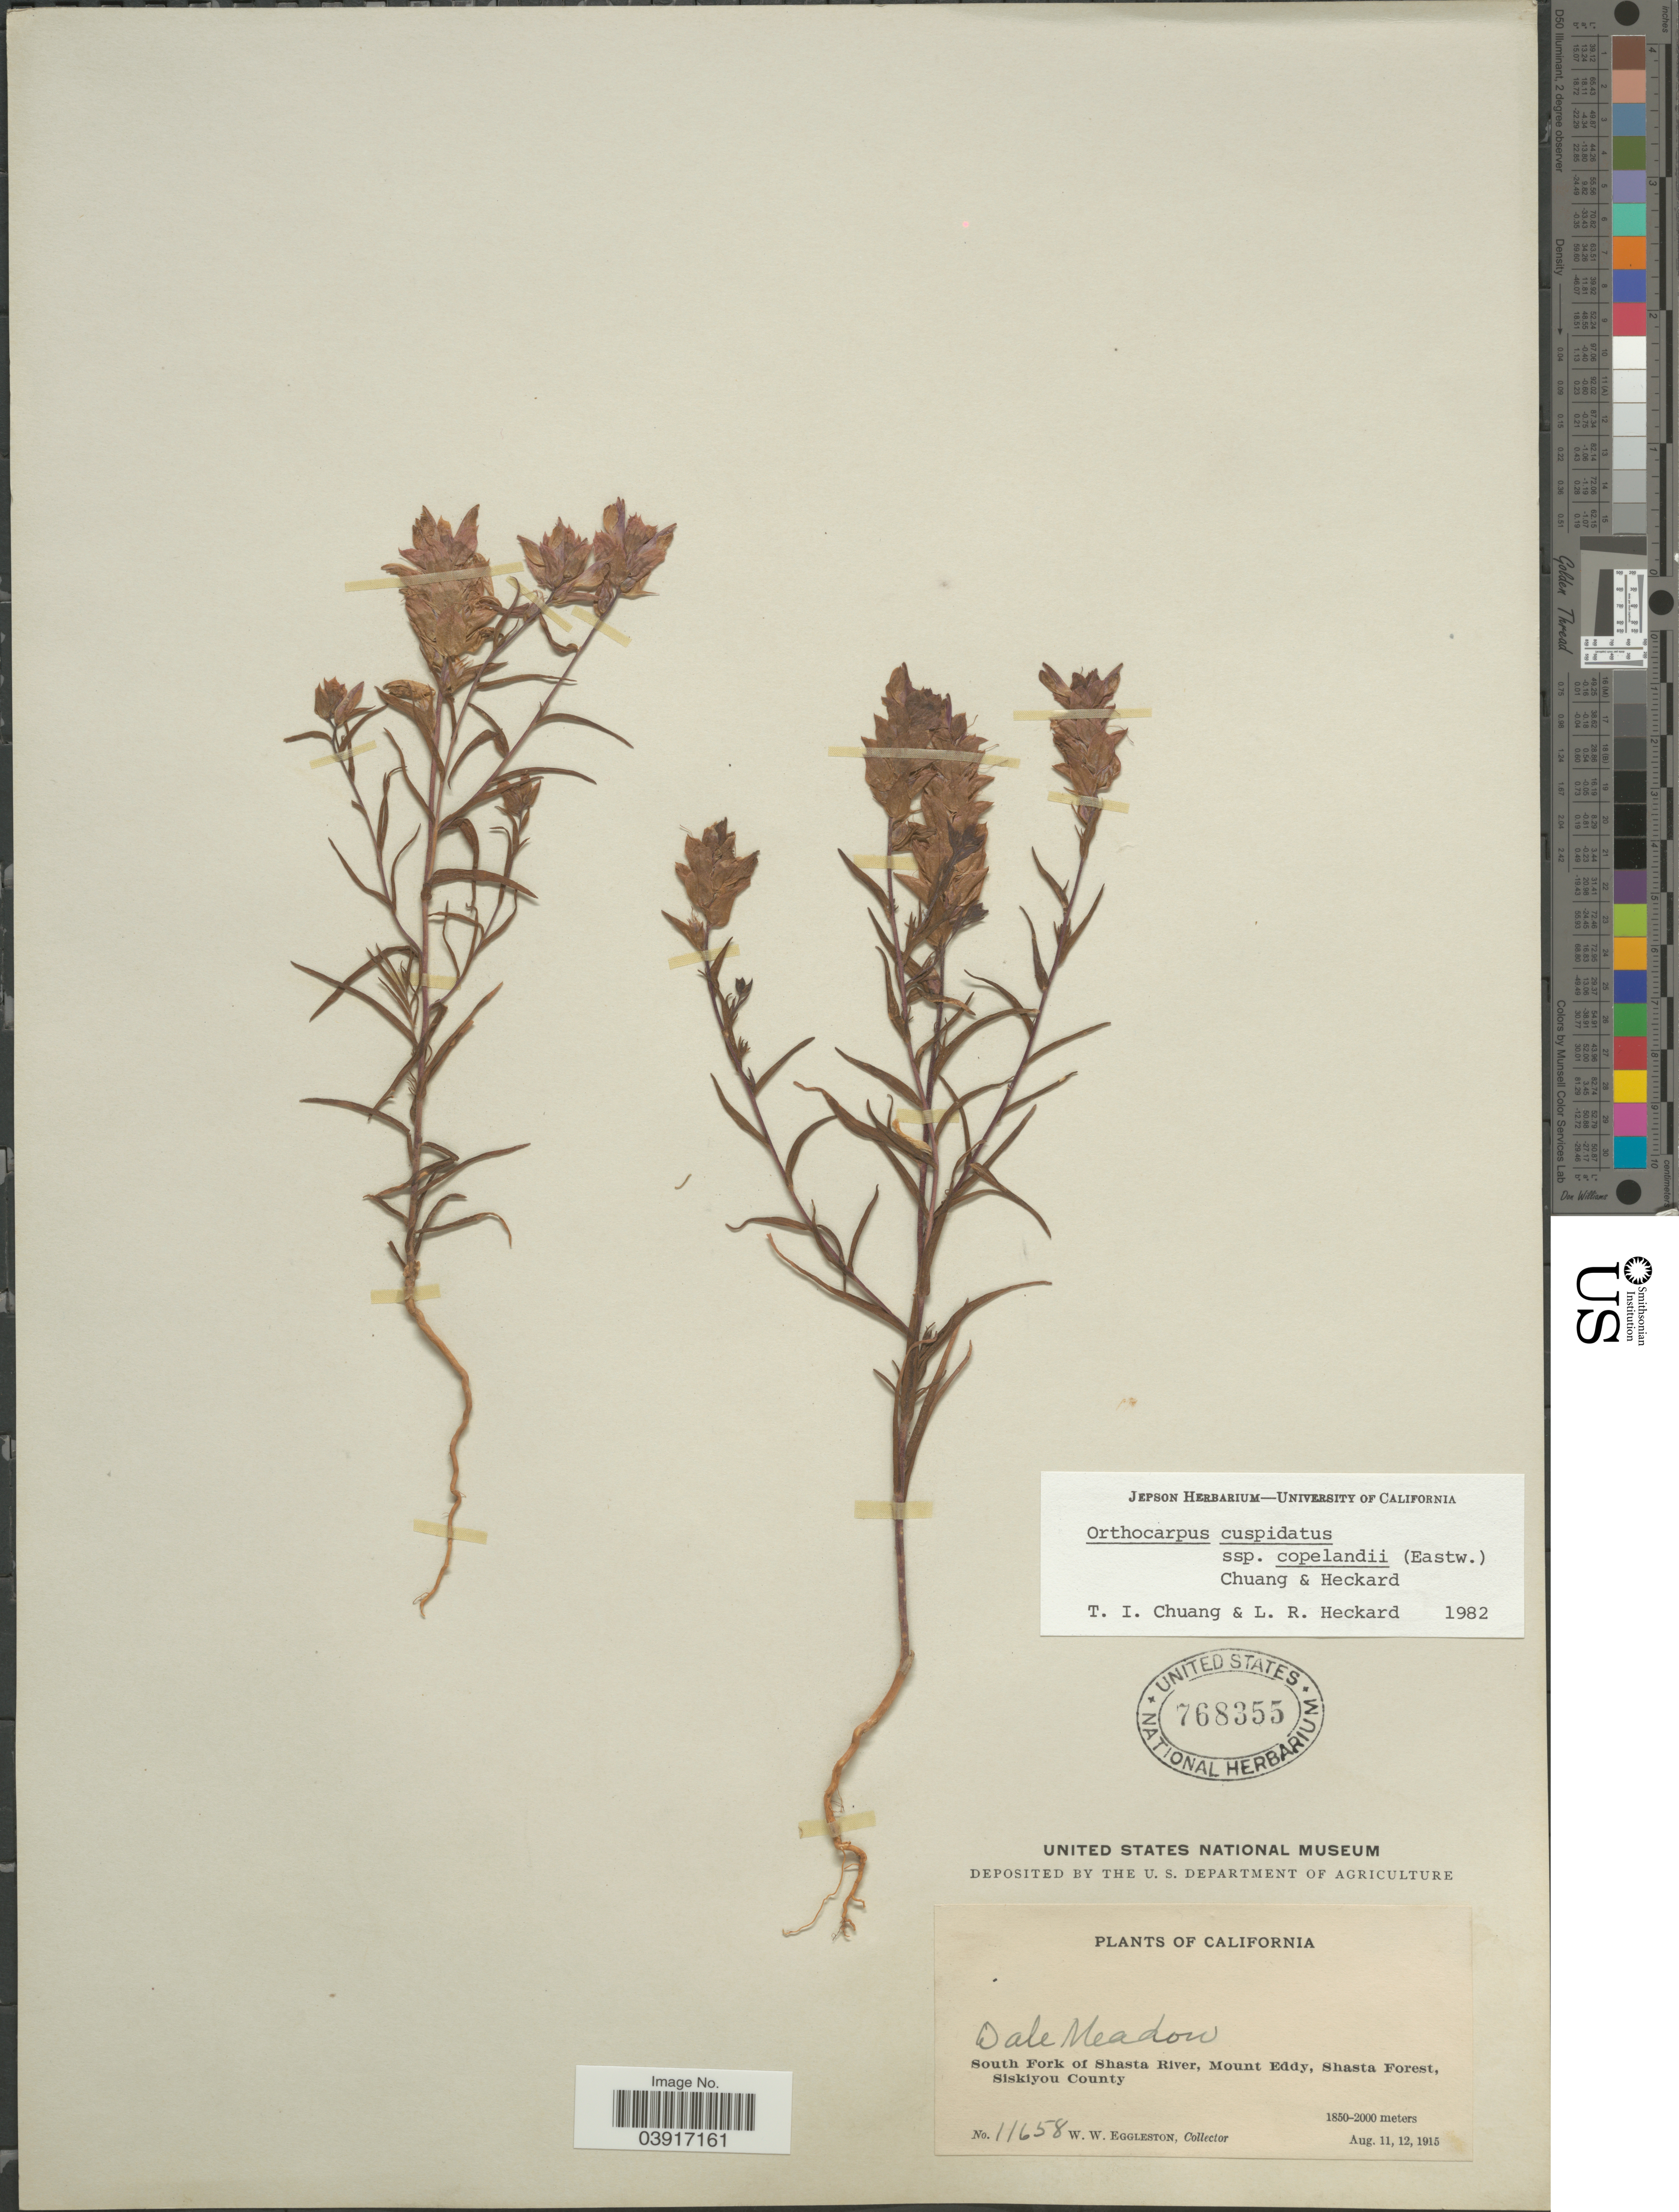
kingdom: Plantae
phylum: Tracheophyta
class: Magnoliopsida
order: Lamiales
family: Orobanchaceae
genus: Orthocarpus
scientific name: Orthocarpus cuspidatus subsp. copelandii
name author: (Eastw.) T.I. Chuang & Heckard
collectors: W. W. Eggleston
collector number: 11658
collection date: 1915-08-11/1915-08-12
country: United States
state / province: California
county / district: Siskiyou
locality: Dale Meadow. South Fork of Shasta River, Mount Eddy, Shasta Forest, Siskiyou County.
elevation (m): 1850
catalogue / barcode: US 768355